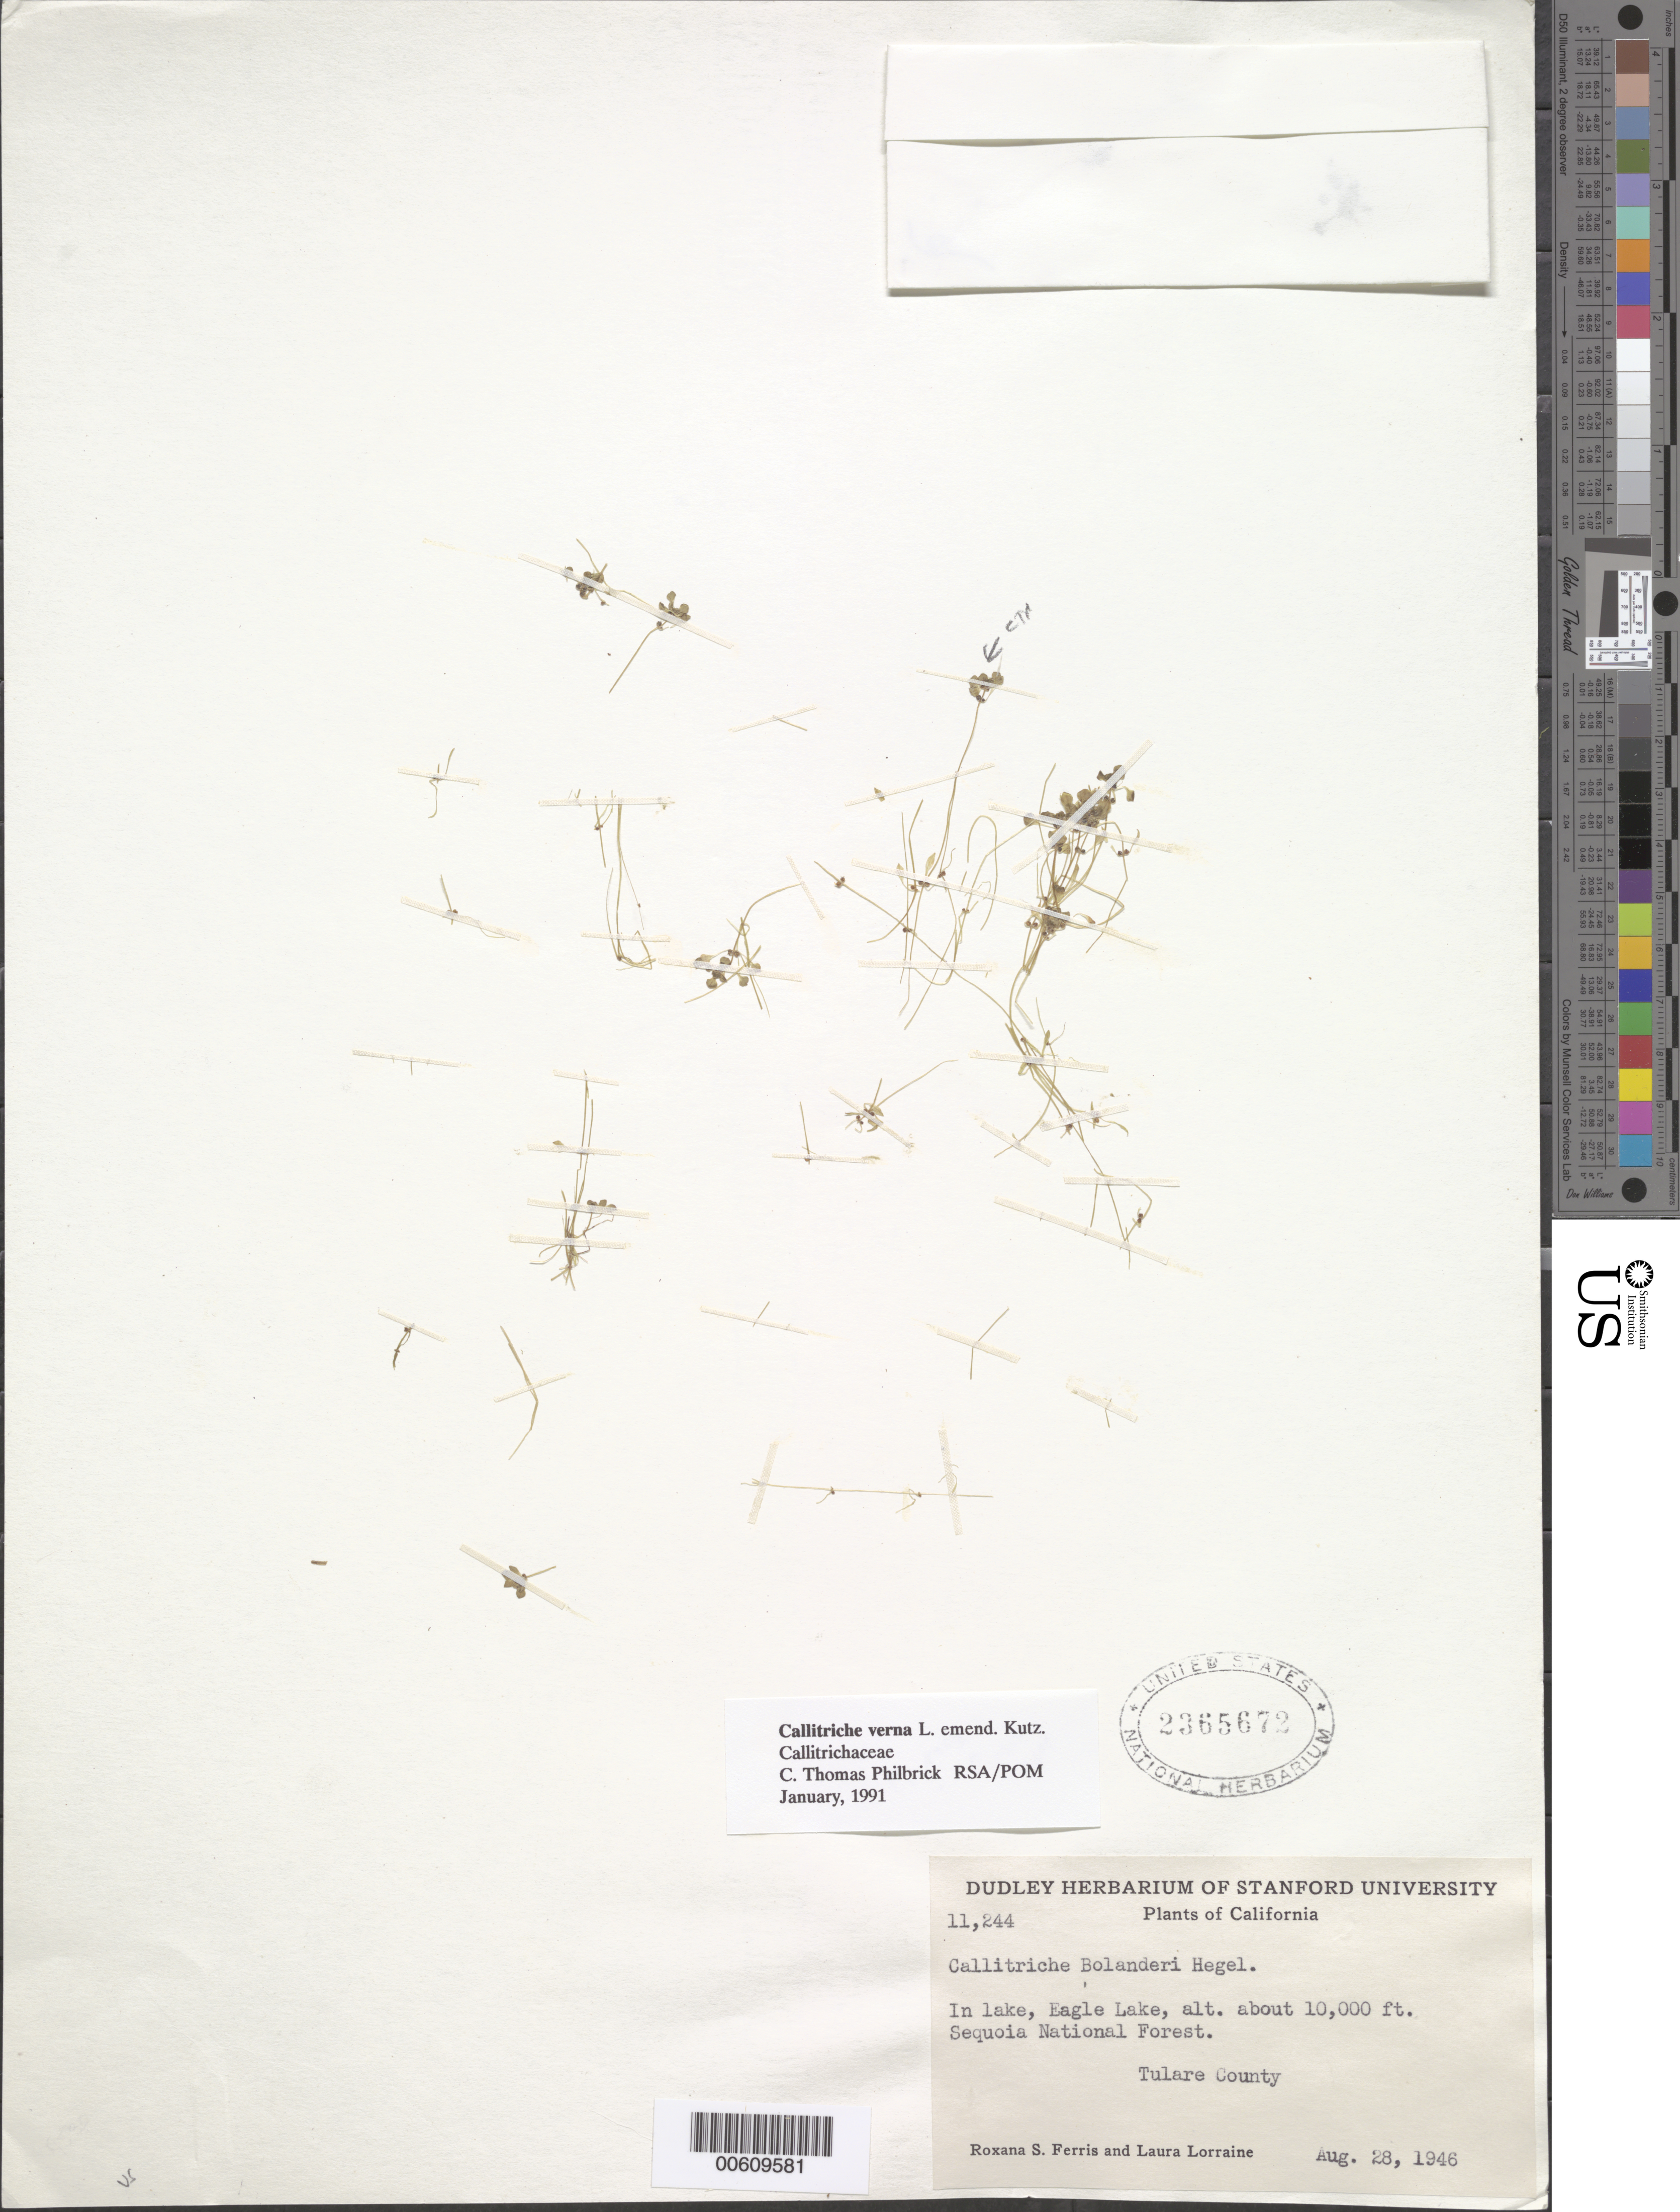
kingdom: Plantae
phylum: Tracheophyta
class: Magnoliopsida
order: Lamiales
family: Plantaginaceae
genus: Callitriche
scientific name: Callitriche verna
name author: L.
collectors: R. S. Ferris & L. Larraine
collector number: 11244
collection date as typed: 29 Aug 1946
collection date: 1946-08-29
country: United States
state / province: California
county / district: Tulare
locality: Egle Lake, Sequoia National Forest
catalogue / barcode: US 2365672